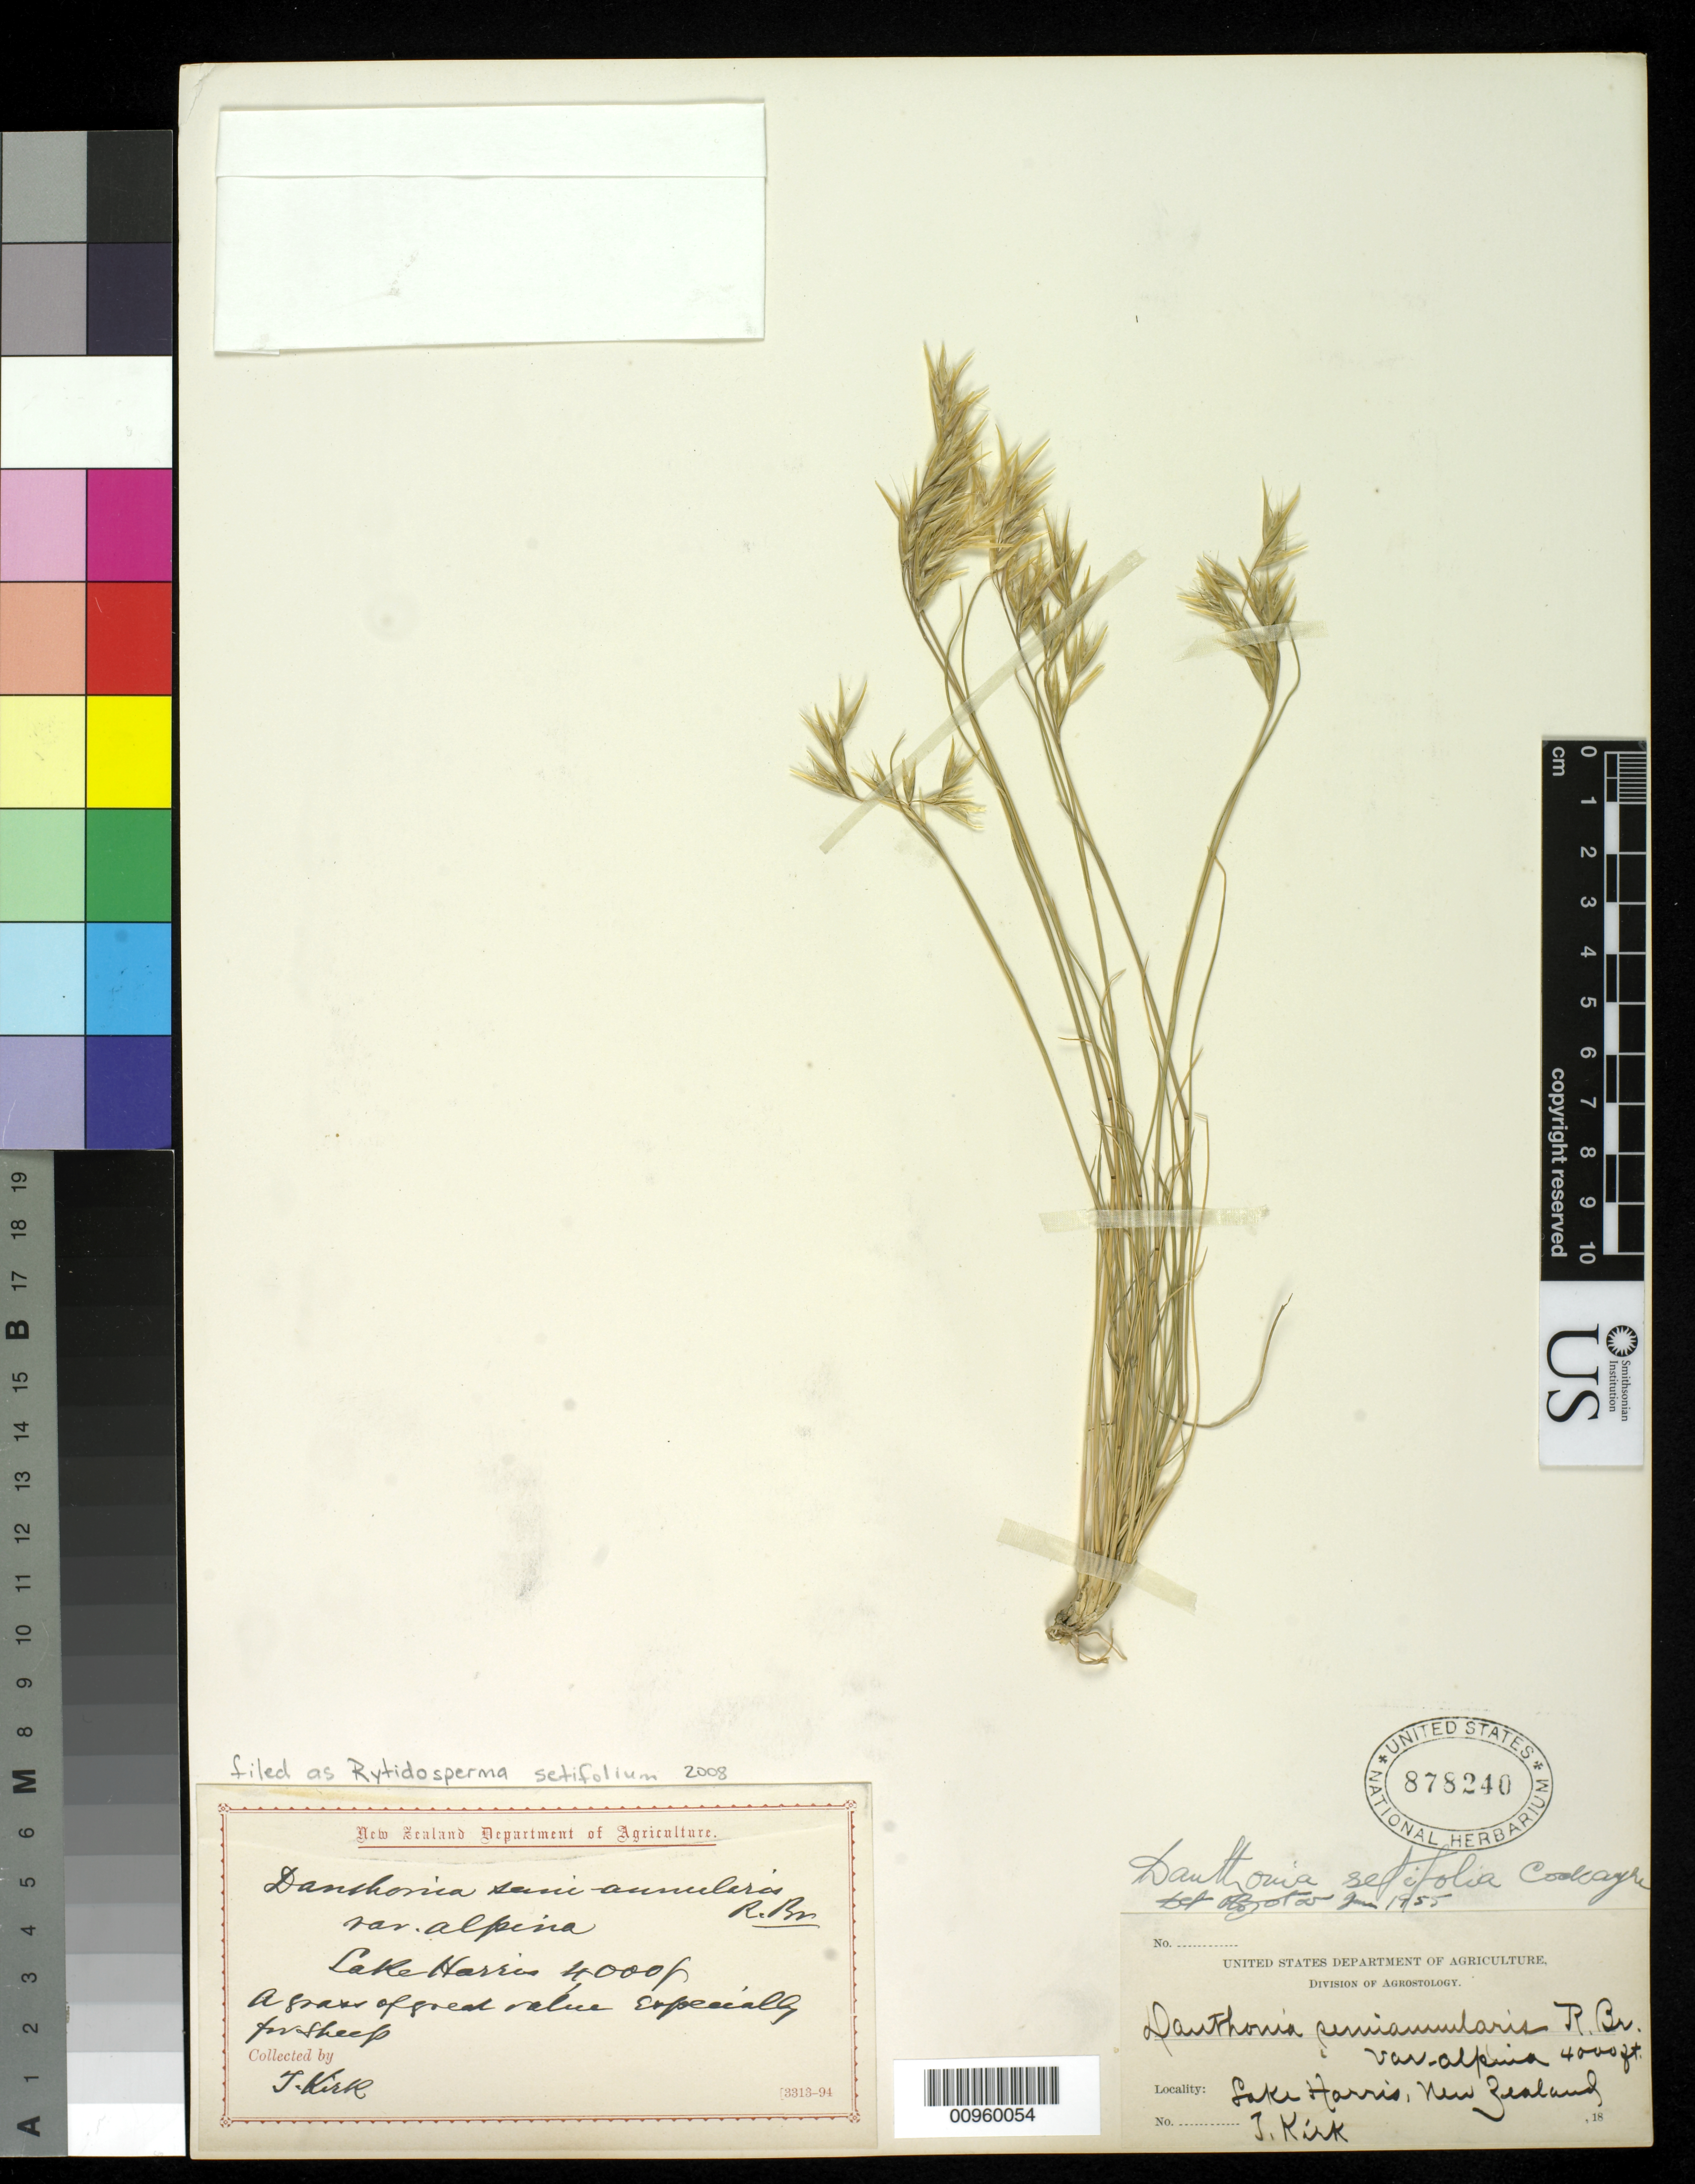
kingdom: Plantae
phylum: Tracheophyta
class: Liliopsida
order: Poales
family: Poaceae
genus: Rytidosperma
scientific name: Rytidosperma setifolium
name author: (Hook. f.) Connor & Edgar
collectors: T. Kirk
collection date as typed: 1918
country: New Zealand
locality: Lake Harris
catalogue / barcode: US 878240